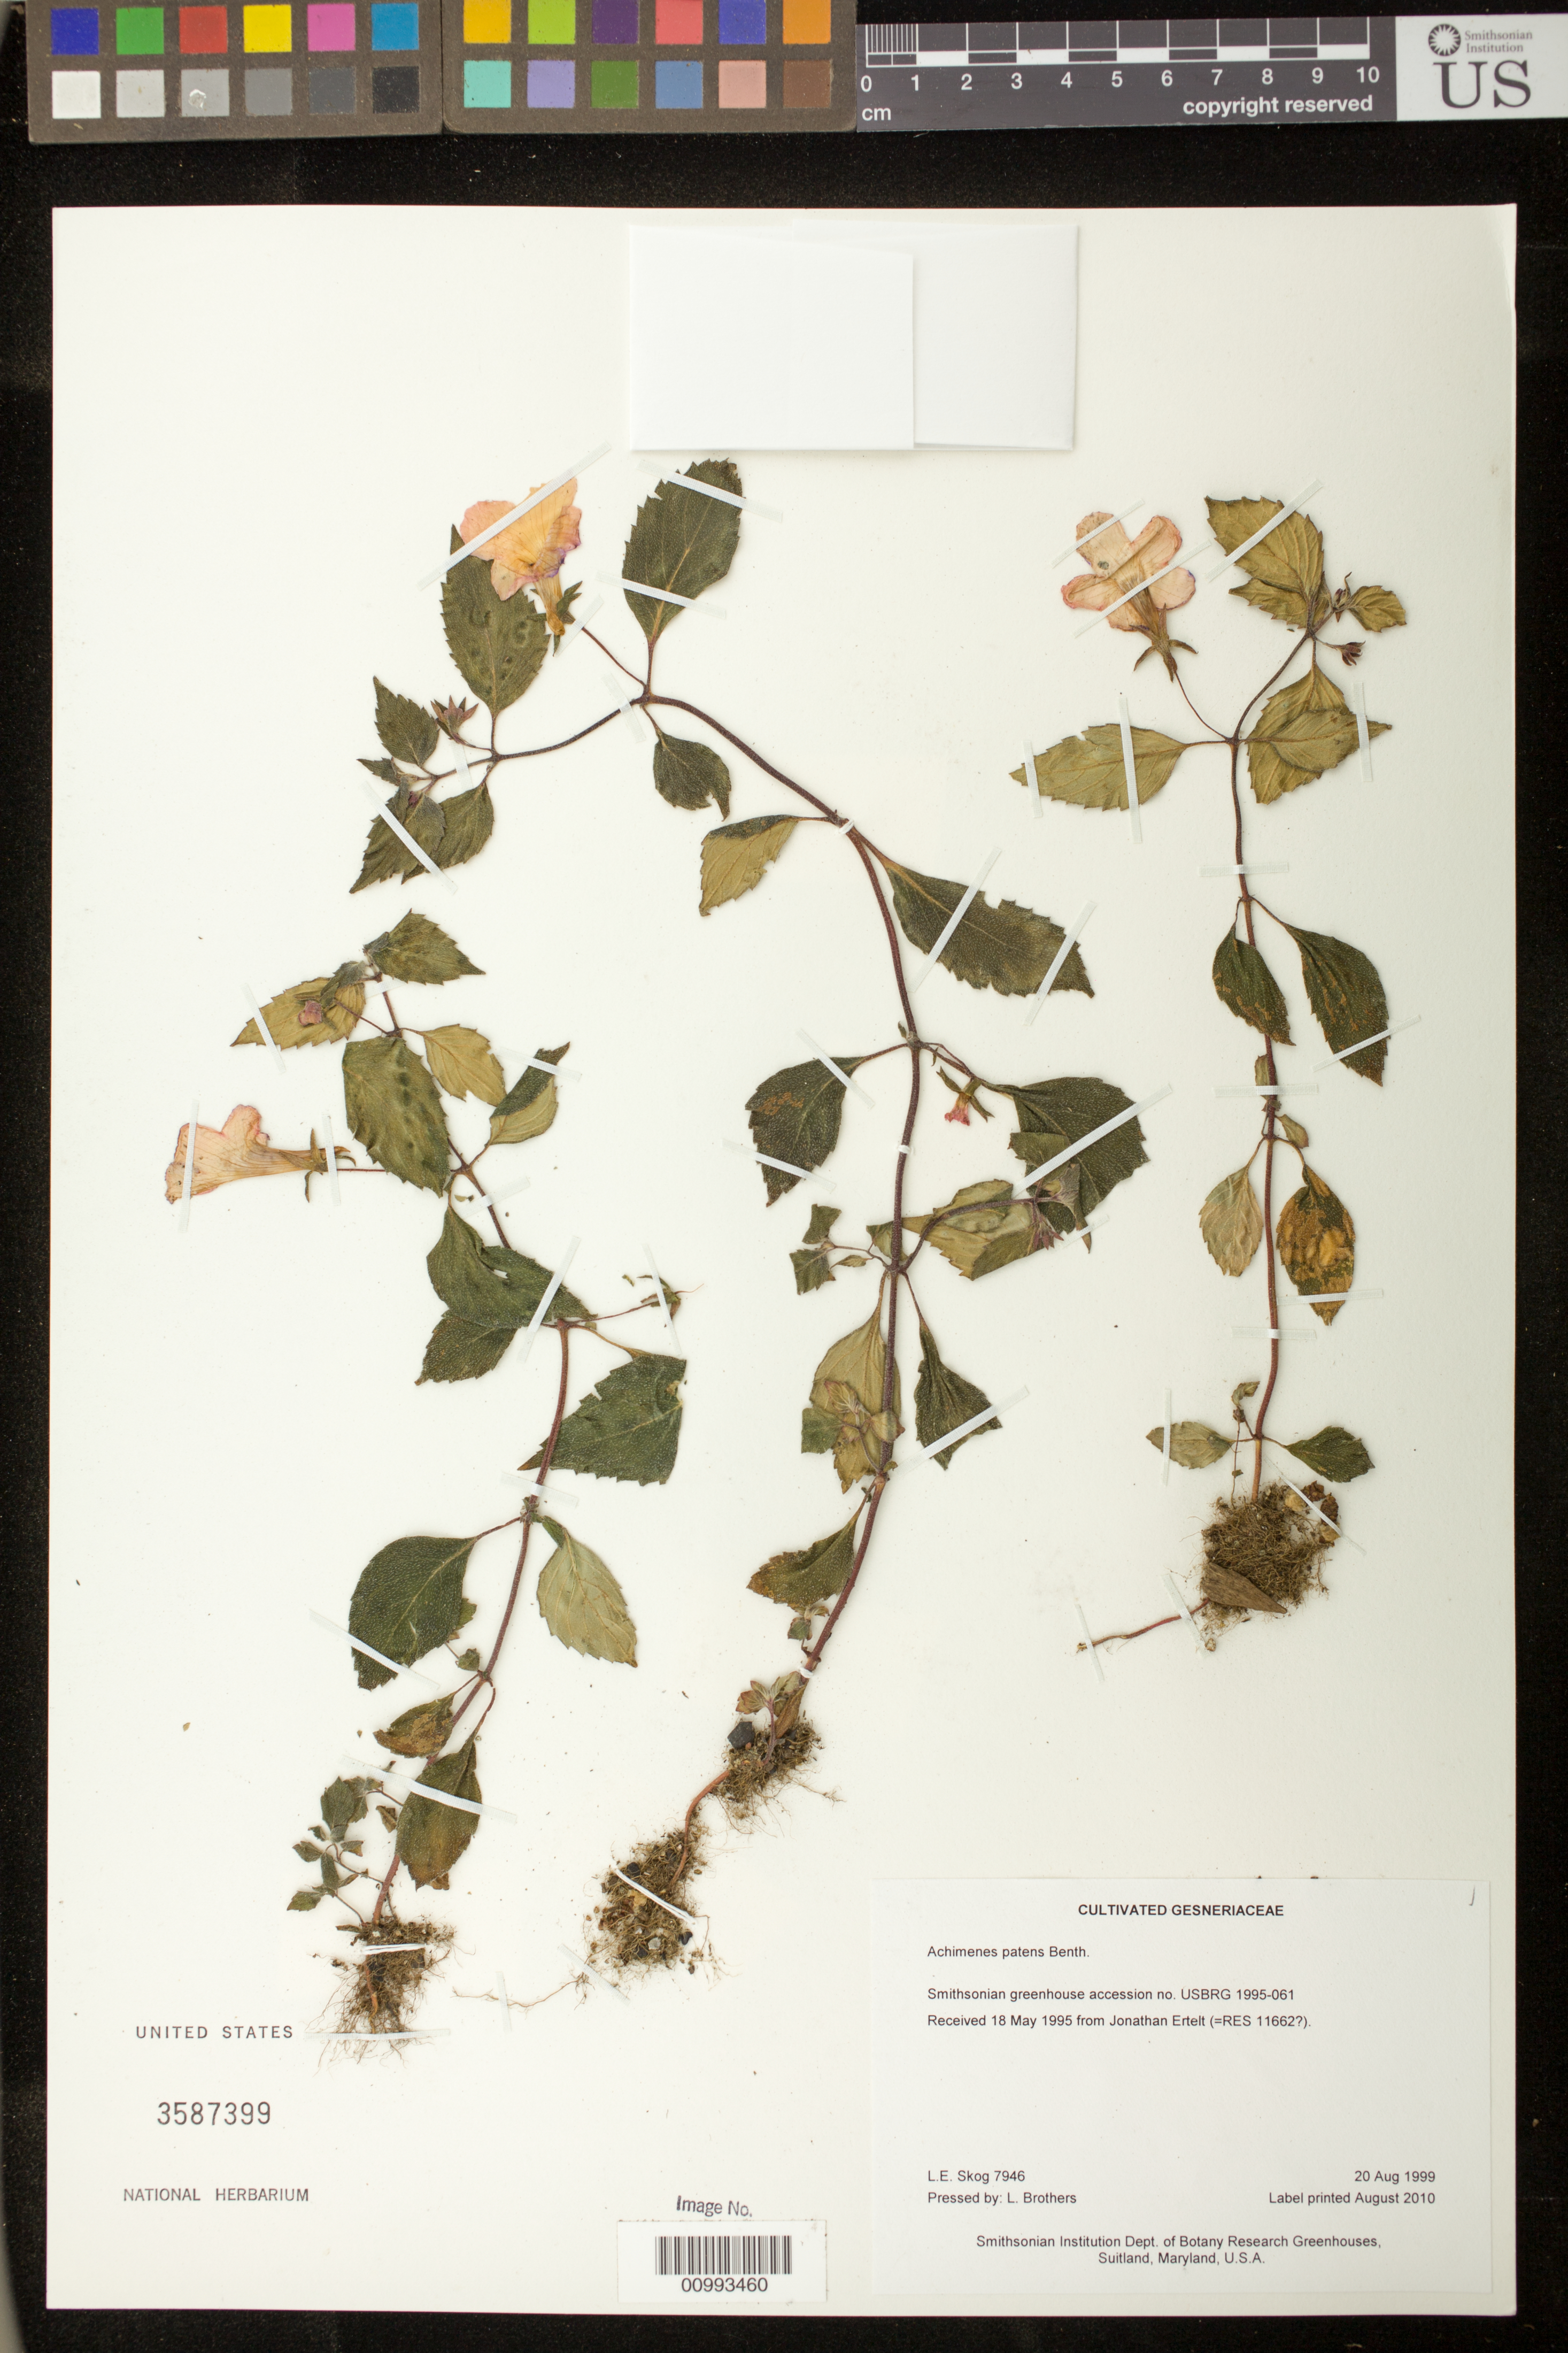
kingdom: Plantae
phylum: Tracheophyta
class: Magnoliopsida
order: Lamiales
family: Gesneriaceae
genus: Achimenes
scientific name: Achimenes patens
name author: Benth.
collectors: L. E. Skog & L. Brothers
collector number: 7946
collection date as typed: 20 Aug 1999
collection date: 1999-08-20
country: United States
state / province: Maryland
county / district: Prince George's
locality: Smithsonian Institution Dept. of Botany Research Greenhouses, Suitland, Maryland, U.S.A.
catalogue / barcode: US 3587399